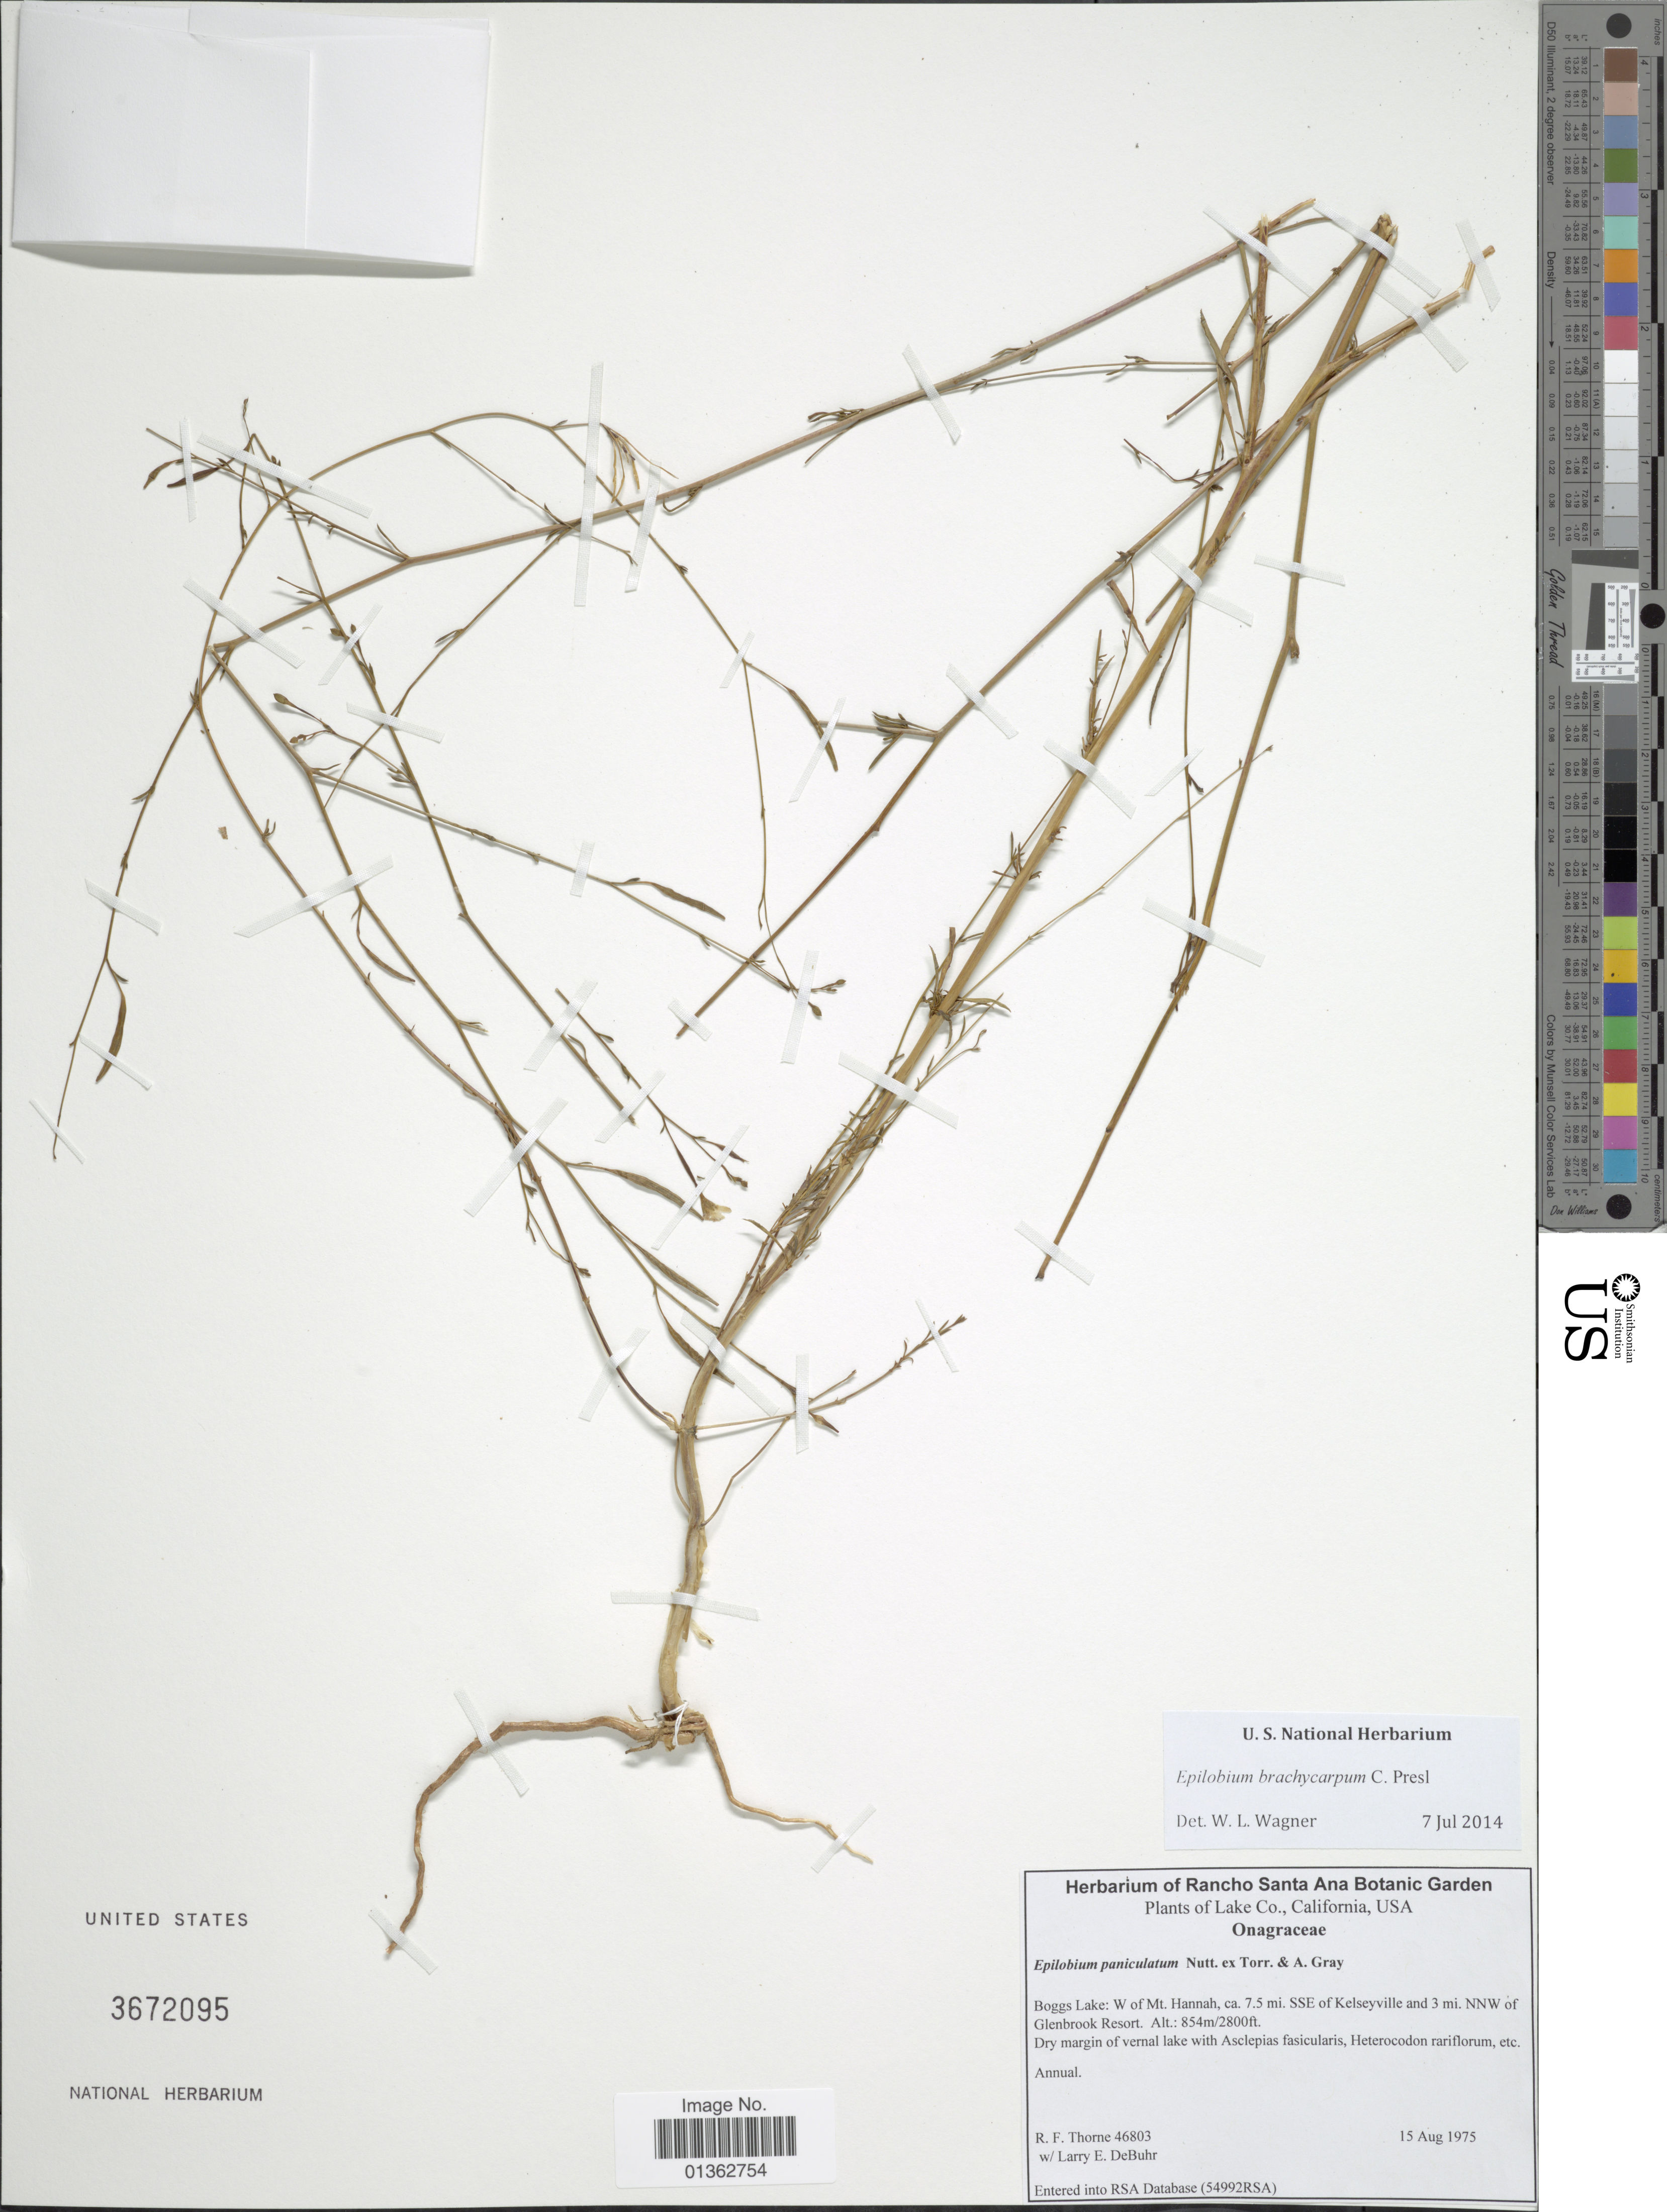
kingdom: Plantae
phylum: Tracheophyta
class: Magnoliopsida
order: Myrtales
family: Onagraceae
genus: Epilobium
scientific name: Epilobium brachycarpum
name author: C. Presl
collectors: R. F. Thorne & L. DeBuhr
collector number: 46803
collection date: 1975-08-15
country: United States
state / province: California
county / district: Lake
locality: Lake Co. Boggs Lake: W of Mt. Hannah, ca. 7.5 mi. SSE of Kelseyville and 3 mi. NNW of Glenbrook Resort.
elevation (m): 853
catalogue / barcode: US 3672095